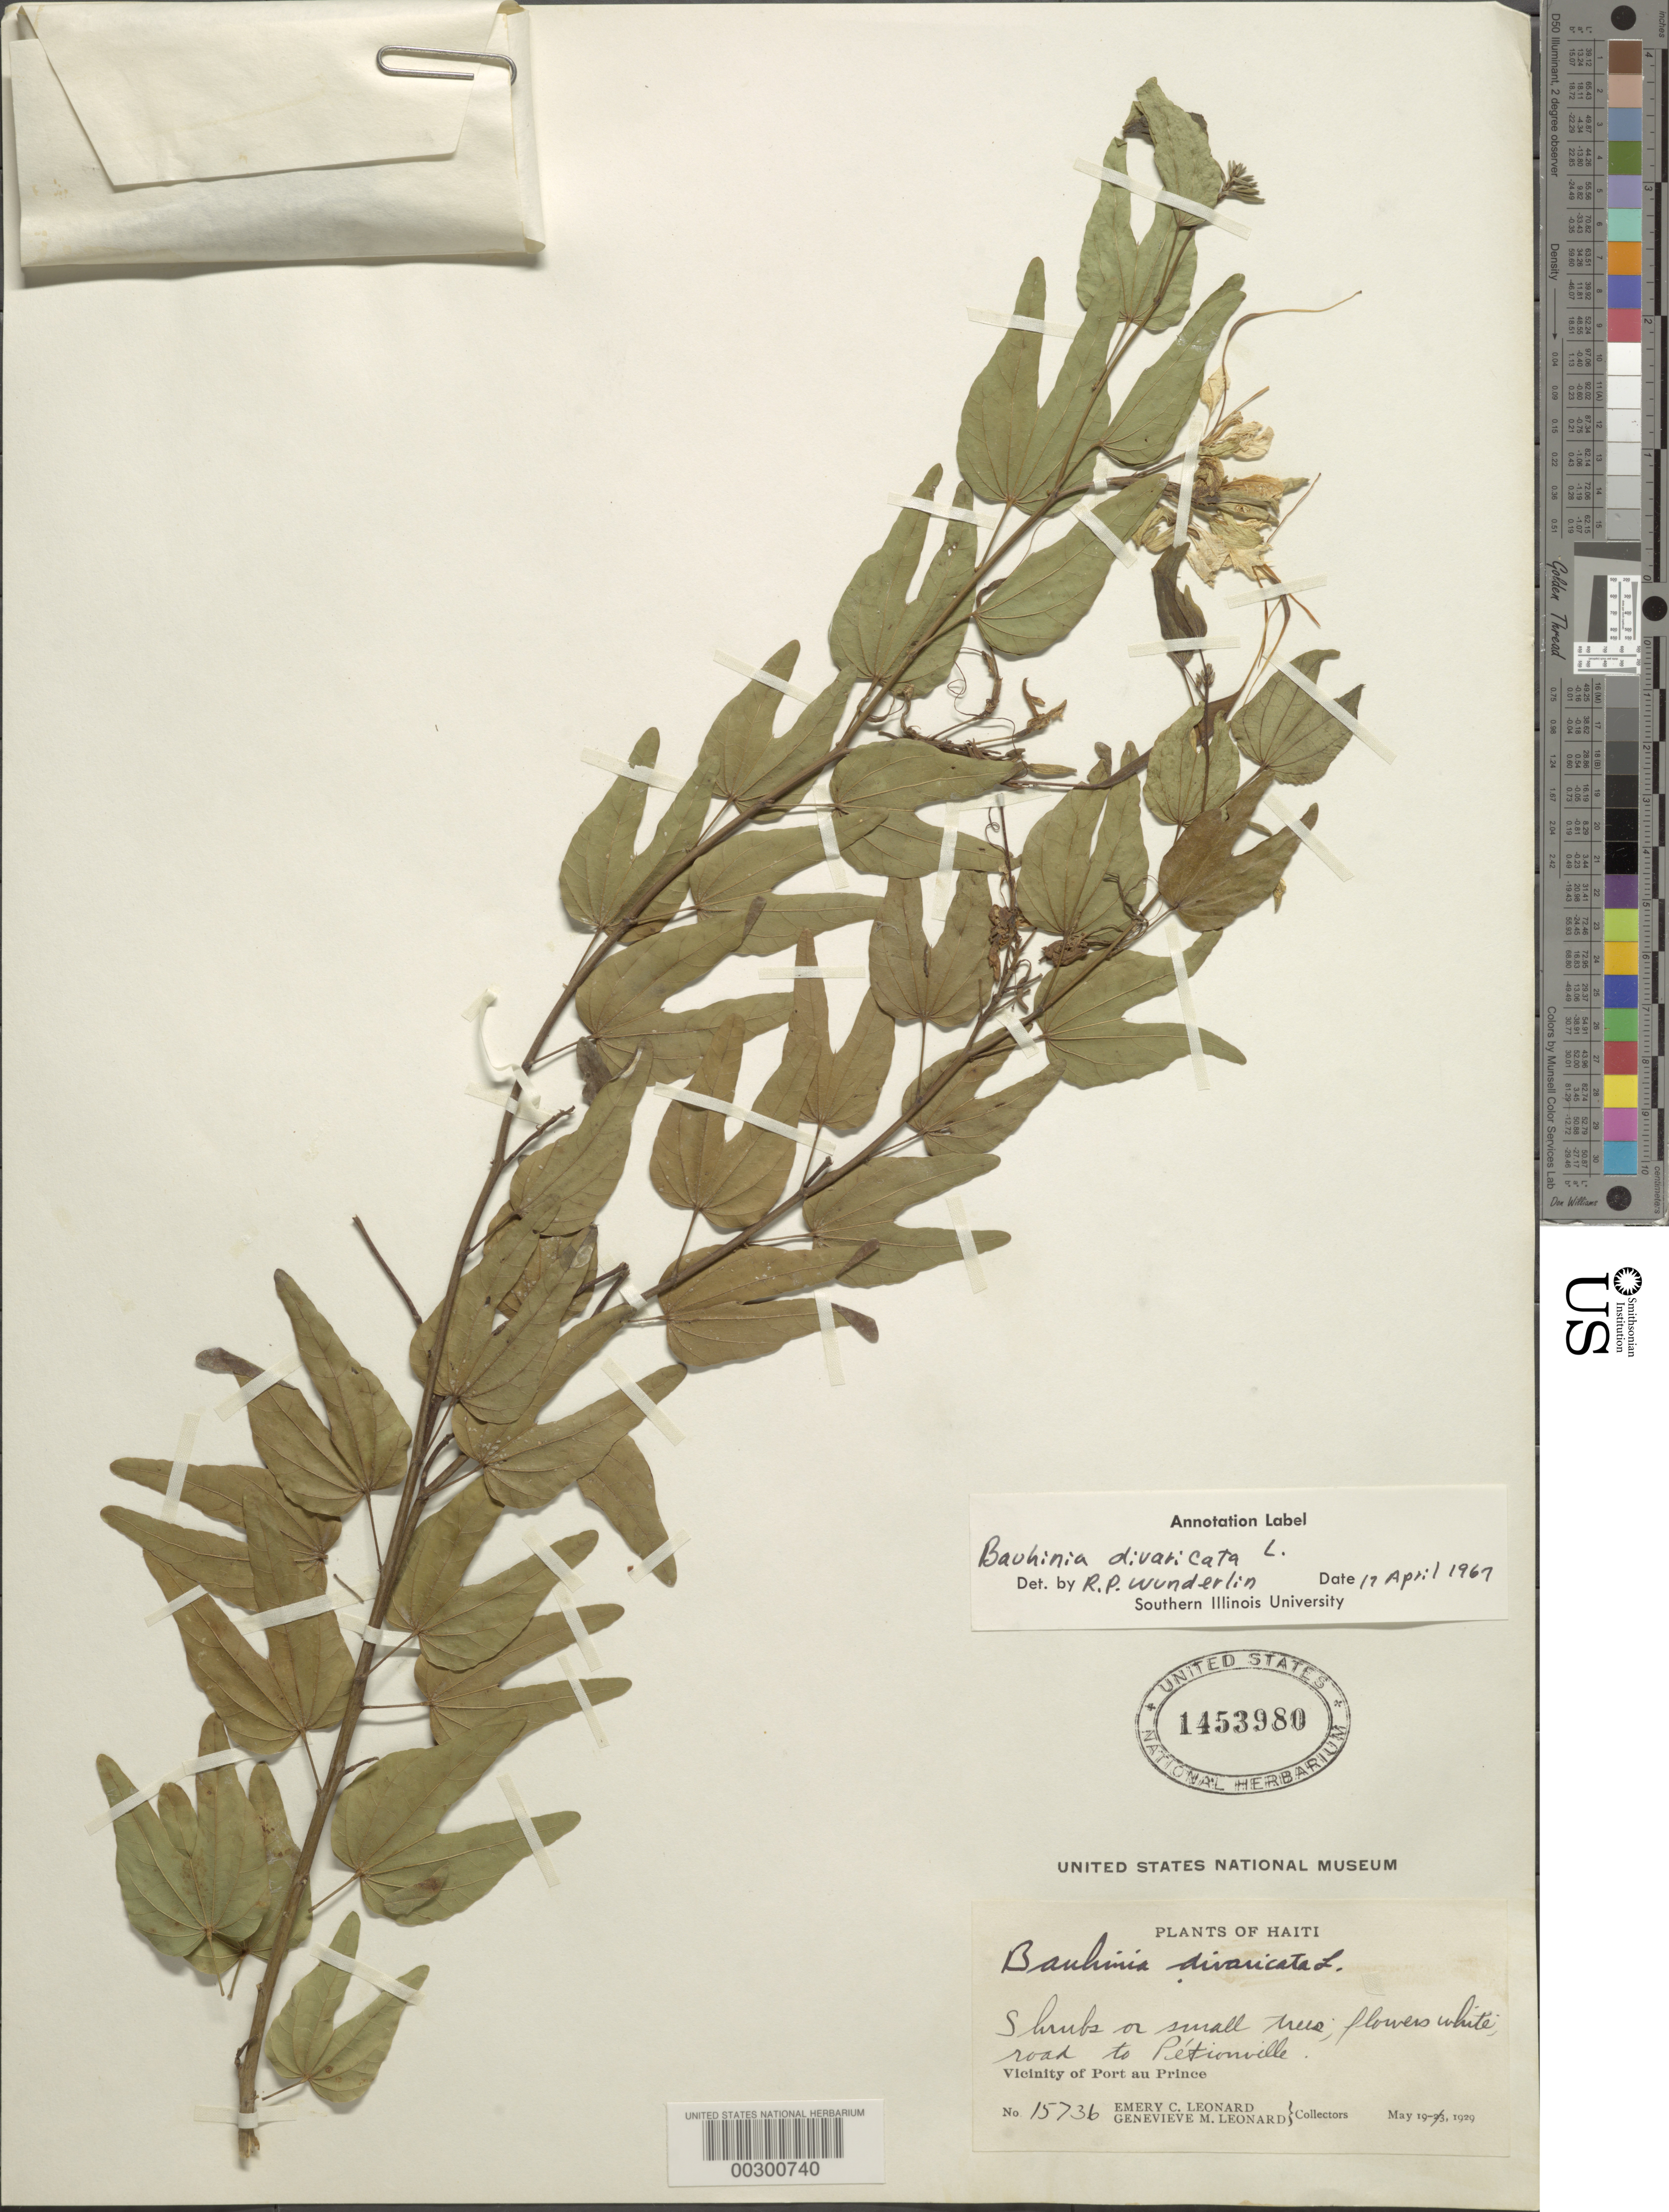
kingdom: Plantae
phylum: Tracheophyta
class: Magnoliopsida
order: Fabales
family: Fabaceae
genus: Bauhinia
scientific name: Bauhinia divaricata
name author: L.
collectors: E. C. Leonard & G. M. Leonard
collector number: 15736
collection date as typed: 19 May 1929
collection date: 1929-05-19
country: Haiti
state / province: Ouest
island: Hispaniola Island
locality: Port au prince, road to petionville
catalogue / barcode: US 1453980